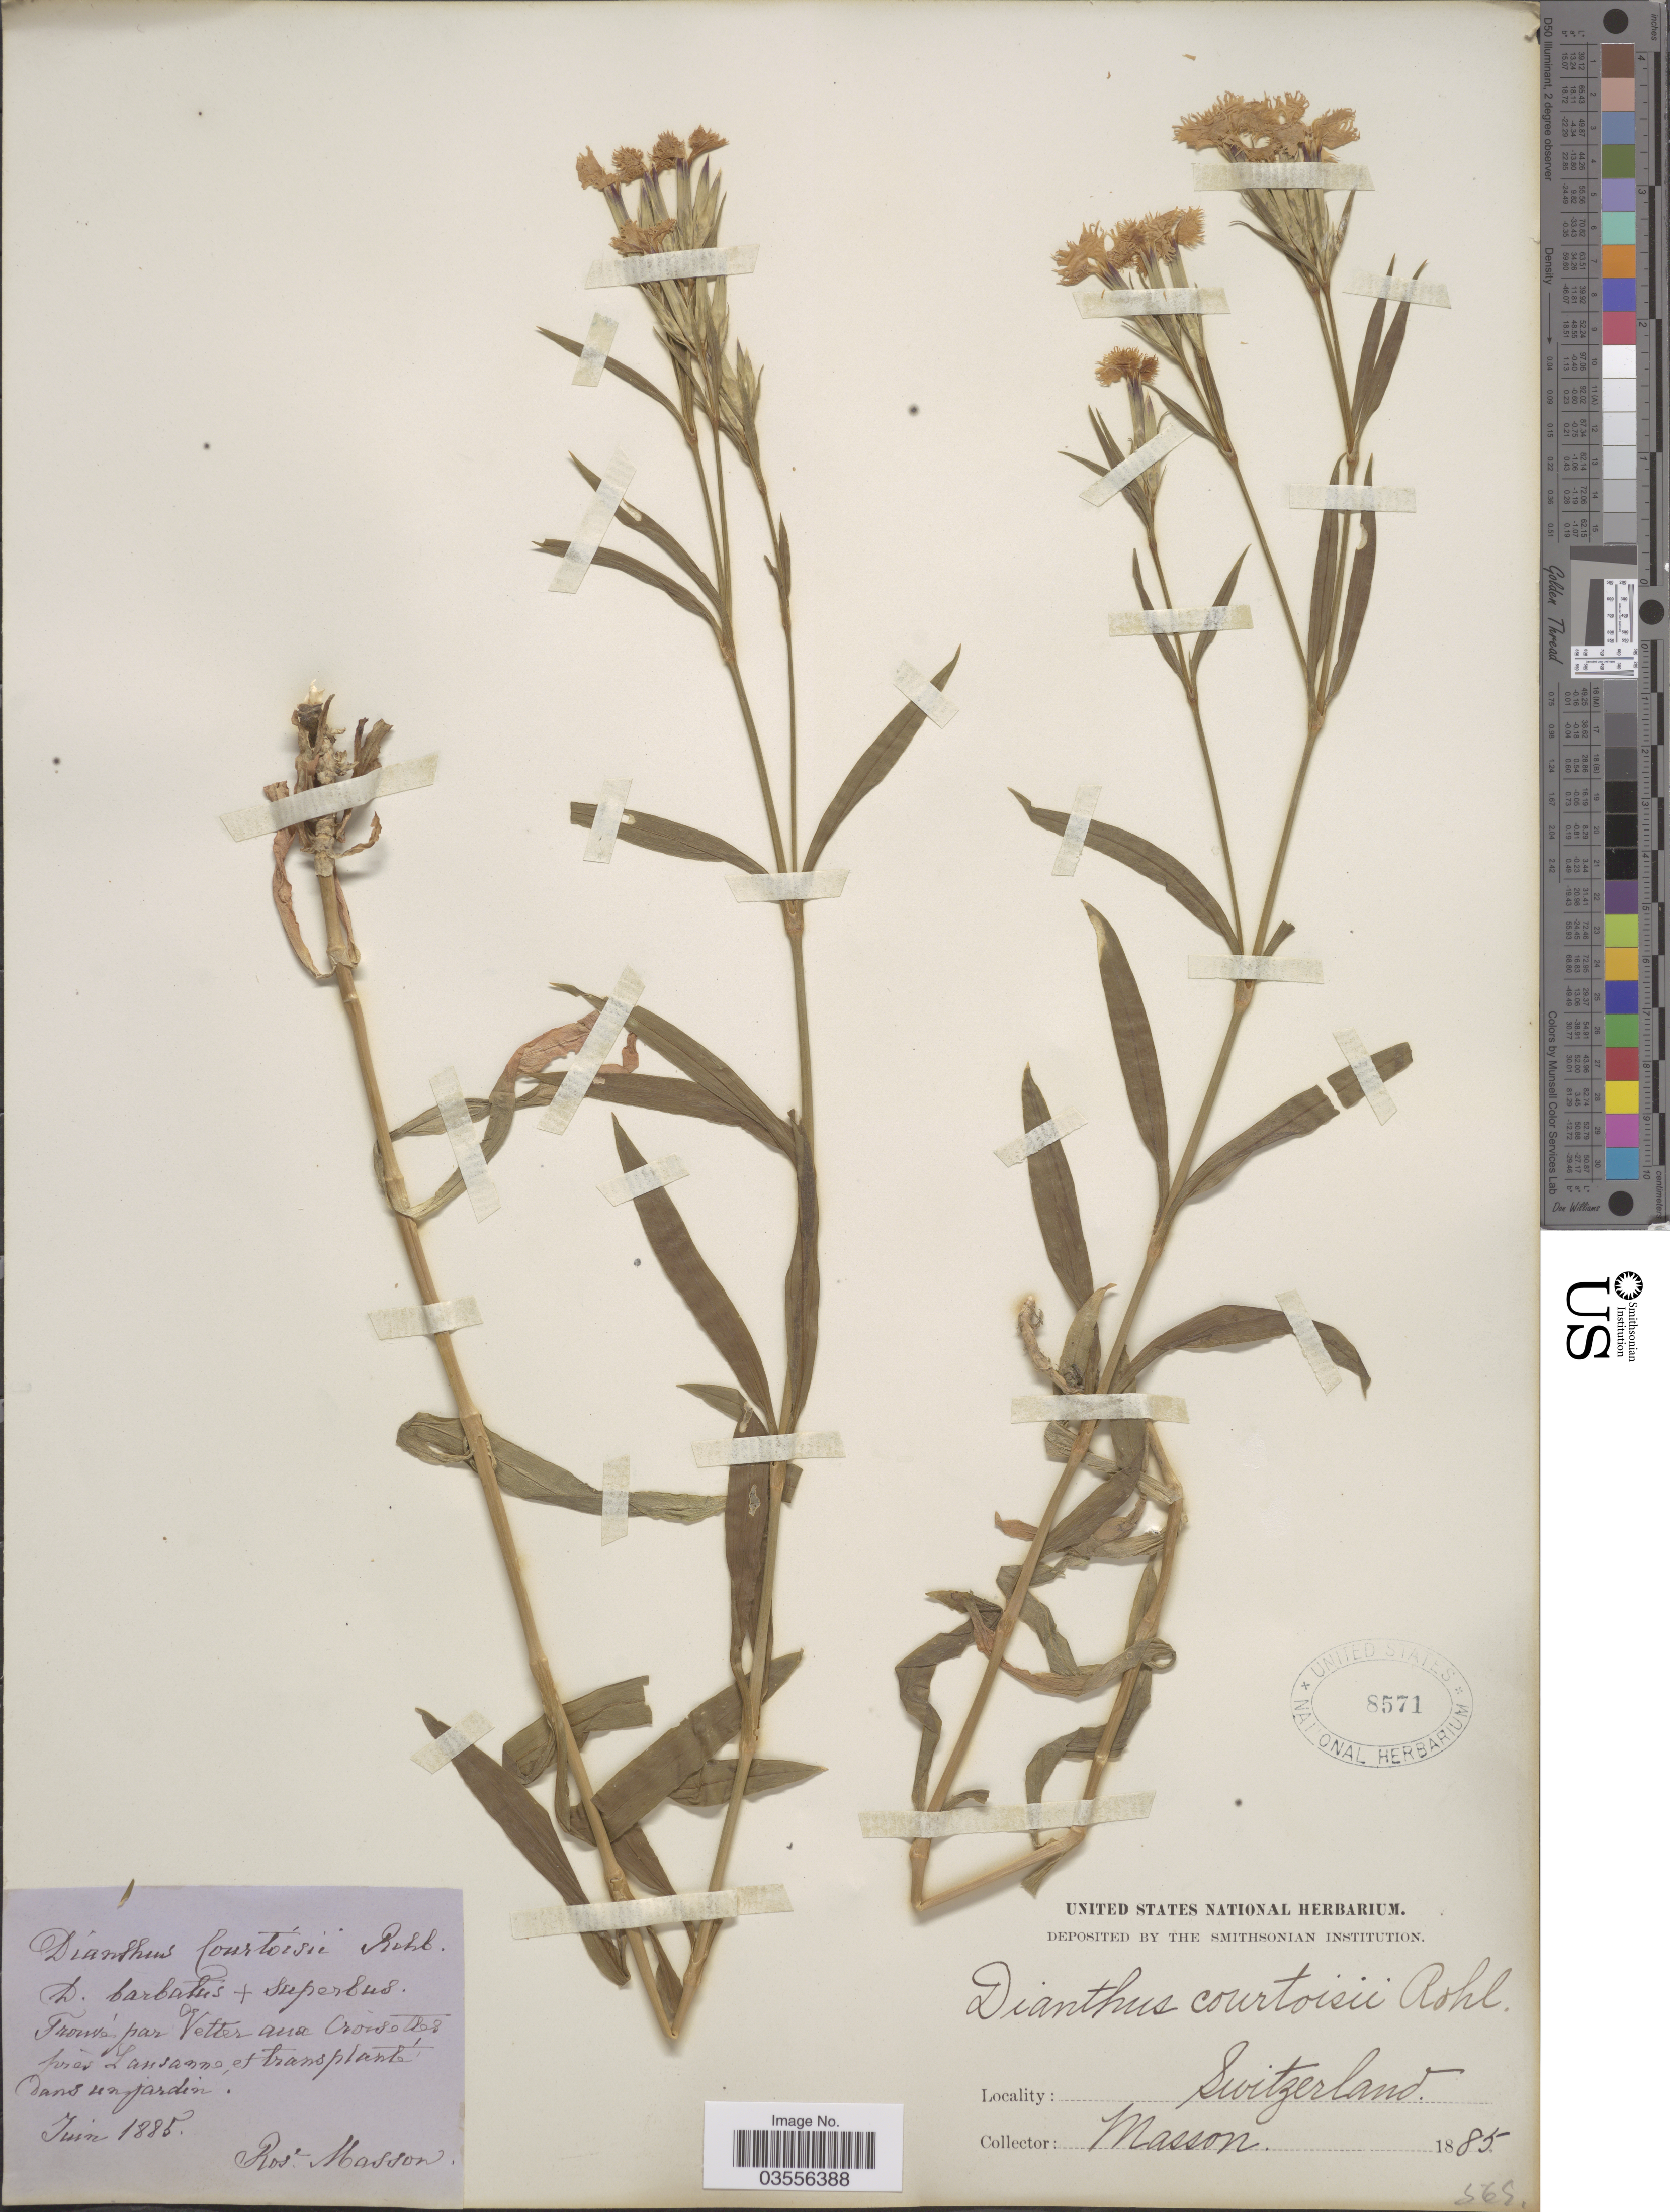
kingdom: Plantae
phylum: Tracheophyta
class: Magnoliopsida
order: Caryophyllales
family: Caryophyllaceae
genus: Dianthus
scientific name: Dianthus courtoisii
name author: Schur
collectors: R. Masson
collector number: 565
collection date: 1885-06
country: Switzerland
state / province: Vaud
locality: Trouvés par Vetter aux Croisettes prés Lausanne.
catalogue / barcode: US 8571